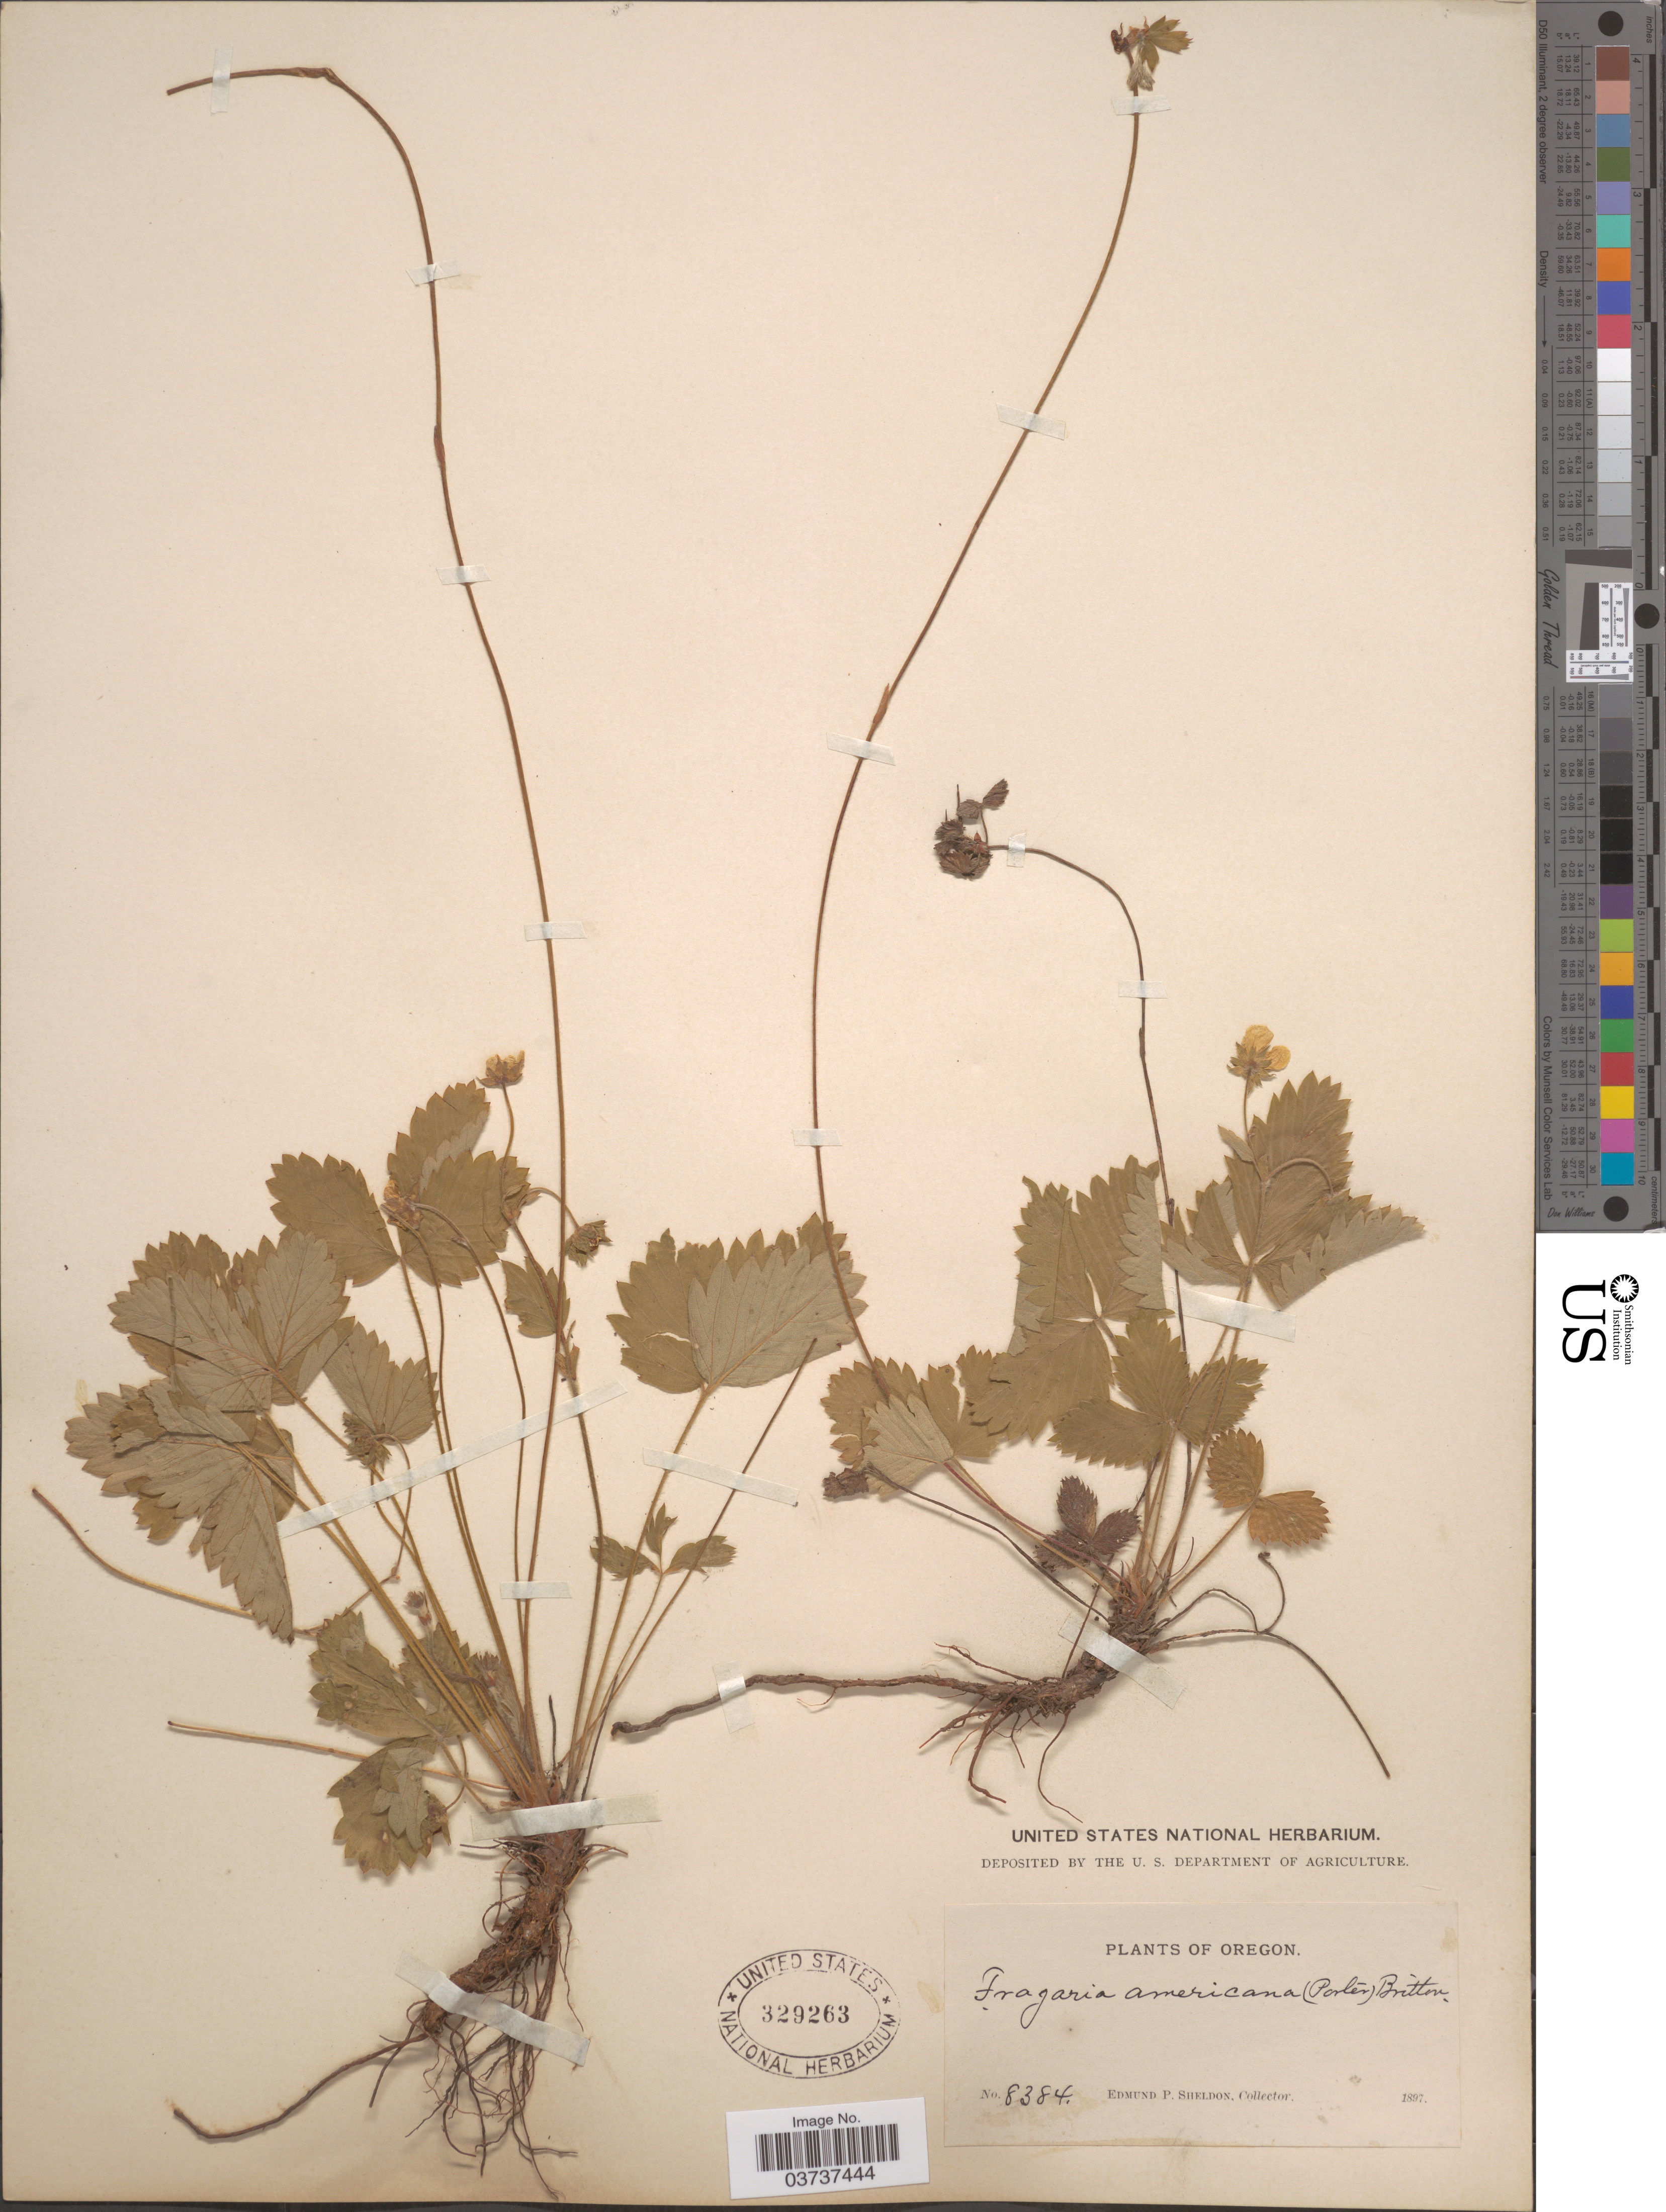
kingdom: Plantae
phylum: Tracheophyta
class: Magnoliopsida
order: Rosales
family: Rosaceae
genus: Fragaria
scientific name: Fragaria vesca subsp. bracteata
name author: L.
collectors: E. P. Sheldon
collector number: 8384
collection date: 1897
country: United States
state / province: Oregon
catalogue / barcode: US 329263